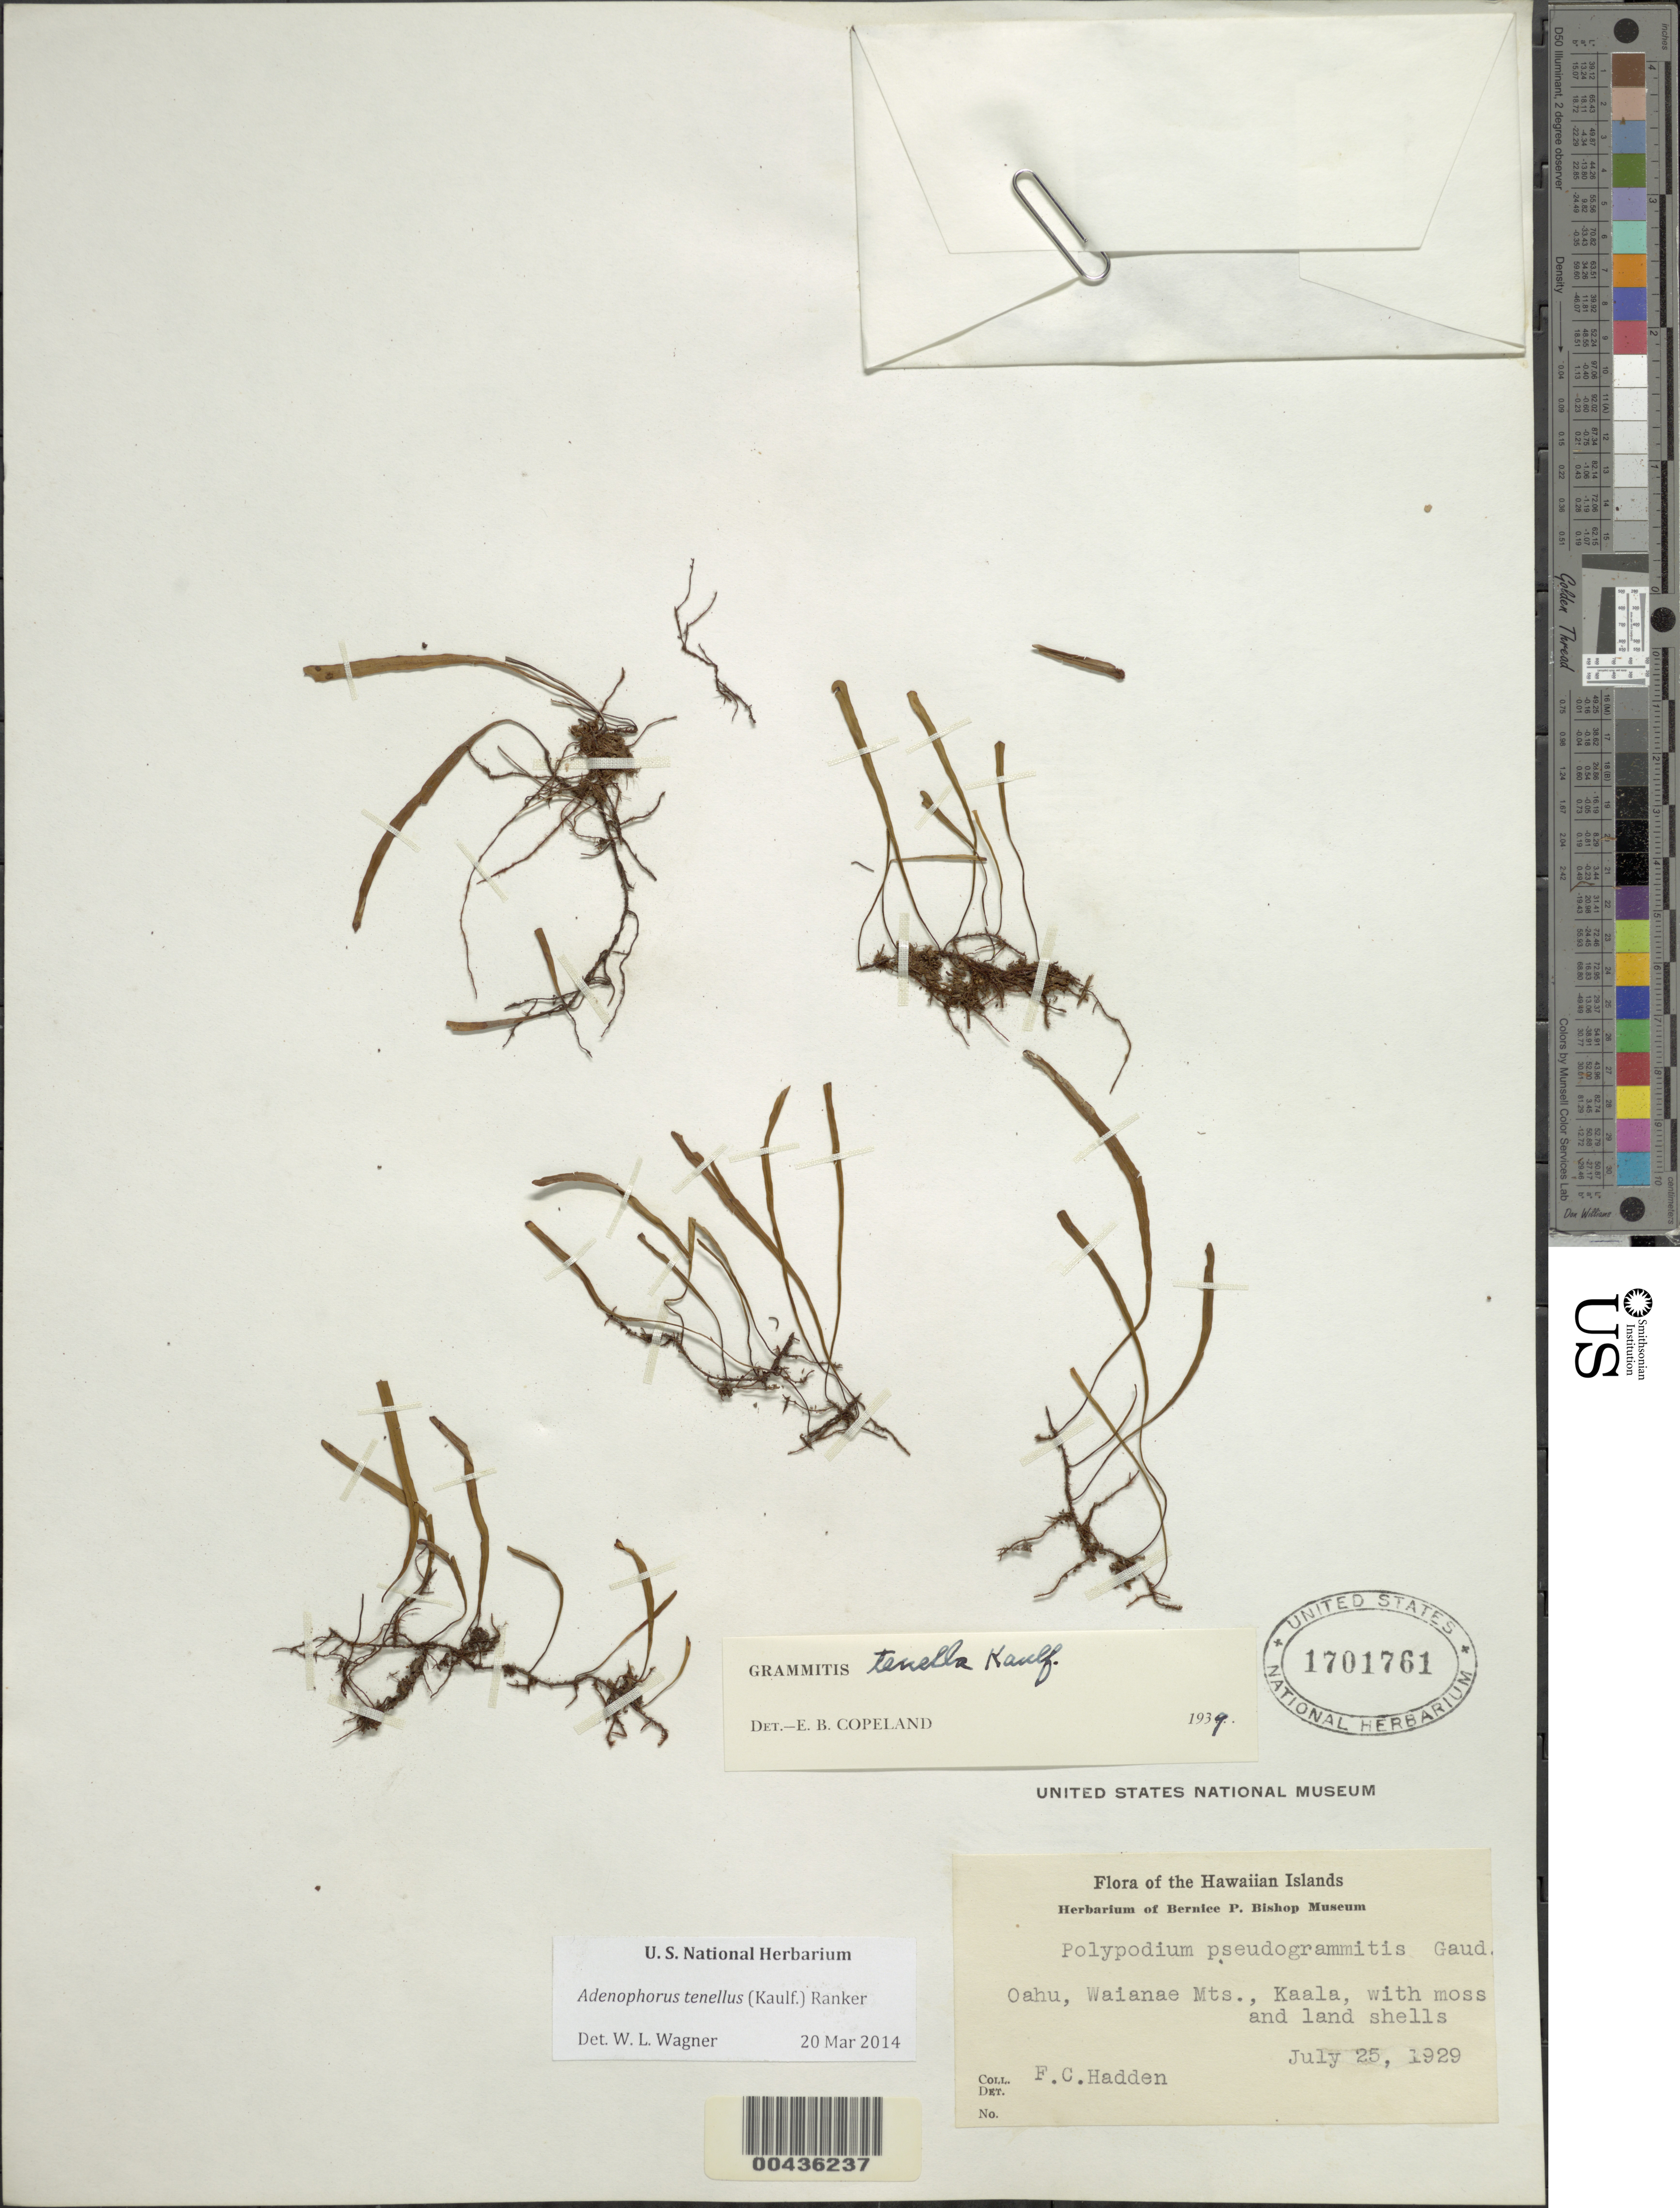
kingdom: Plantae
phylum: Tracheophyta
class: Polypodiopsida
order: Polypodiales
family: Polypodiaceae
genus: Adenophorus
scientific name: Adenophorus tenellus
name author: (Kaulf.) Ranker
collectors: F. Hadden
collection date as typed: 25 Jul 1929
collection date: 1929-07-25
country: United States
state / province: Hawaii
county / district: Honolulu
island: Oahu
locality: Waianae Mts., Kaala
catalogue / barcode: US 1701761